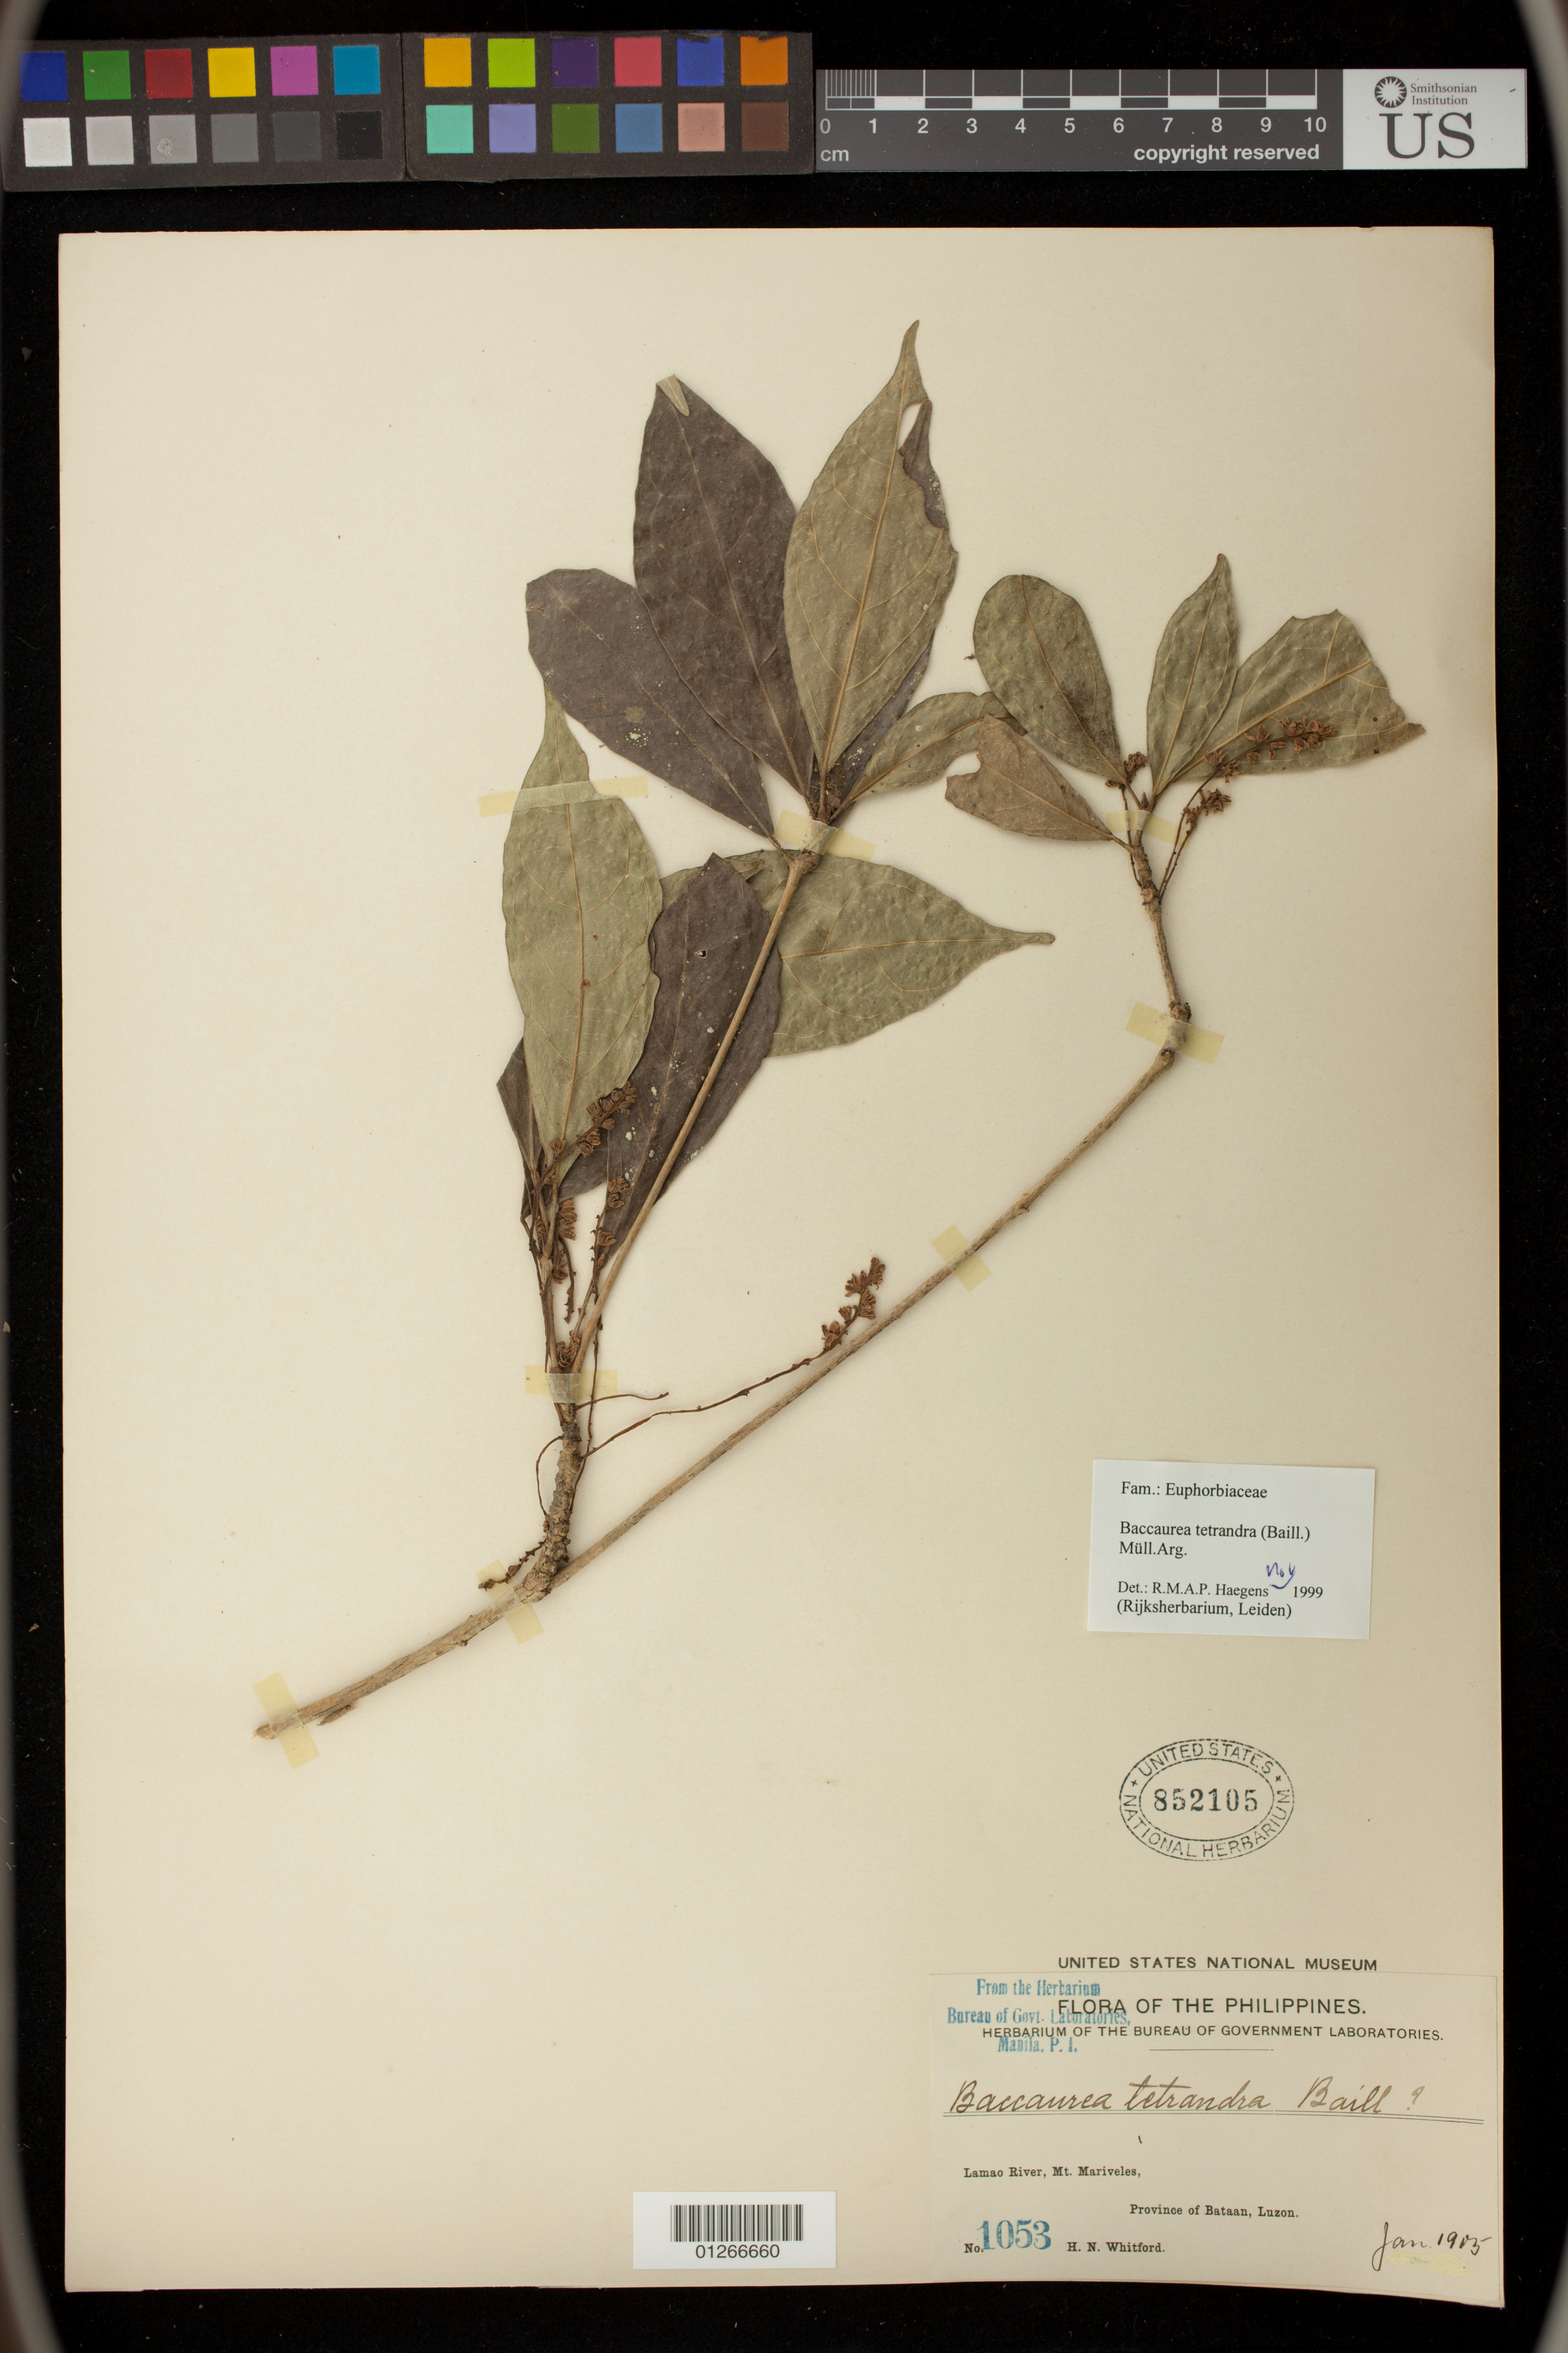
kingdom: Plantae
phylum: Tracheophyta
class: Magnoliopsida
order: Malpighiales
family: Phyllanthaceae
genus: Baccaurea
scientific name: Baccaurea tetrandra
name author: (Baill.) Müll. Arg.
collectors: H. N. Whitford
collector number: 1053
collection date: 1905-01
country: Philippines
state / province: Central Luzon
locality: Lamao River, Mt. Mariveles, Province of Bataan, Luzon